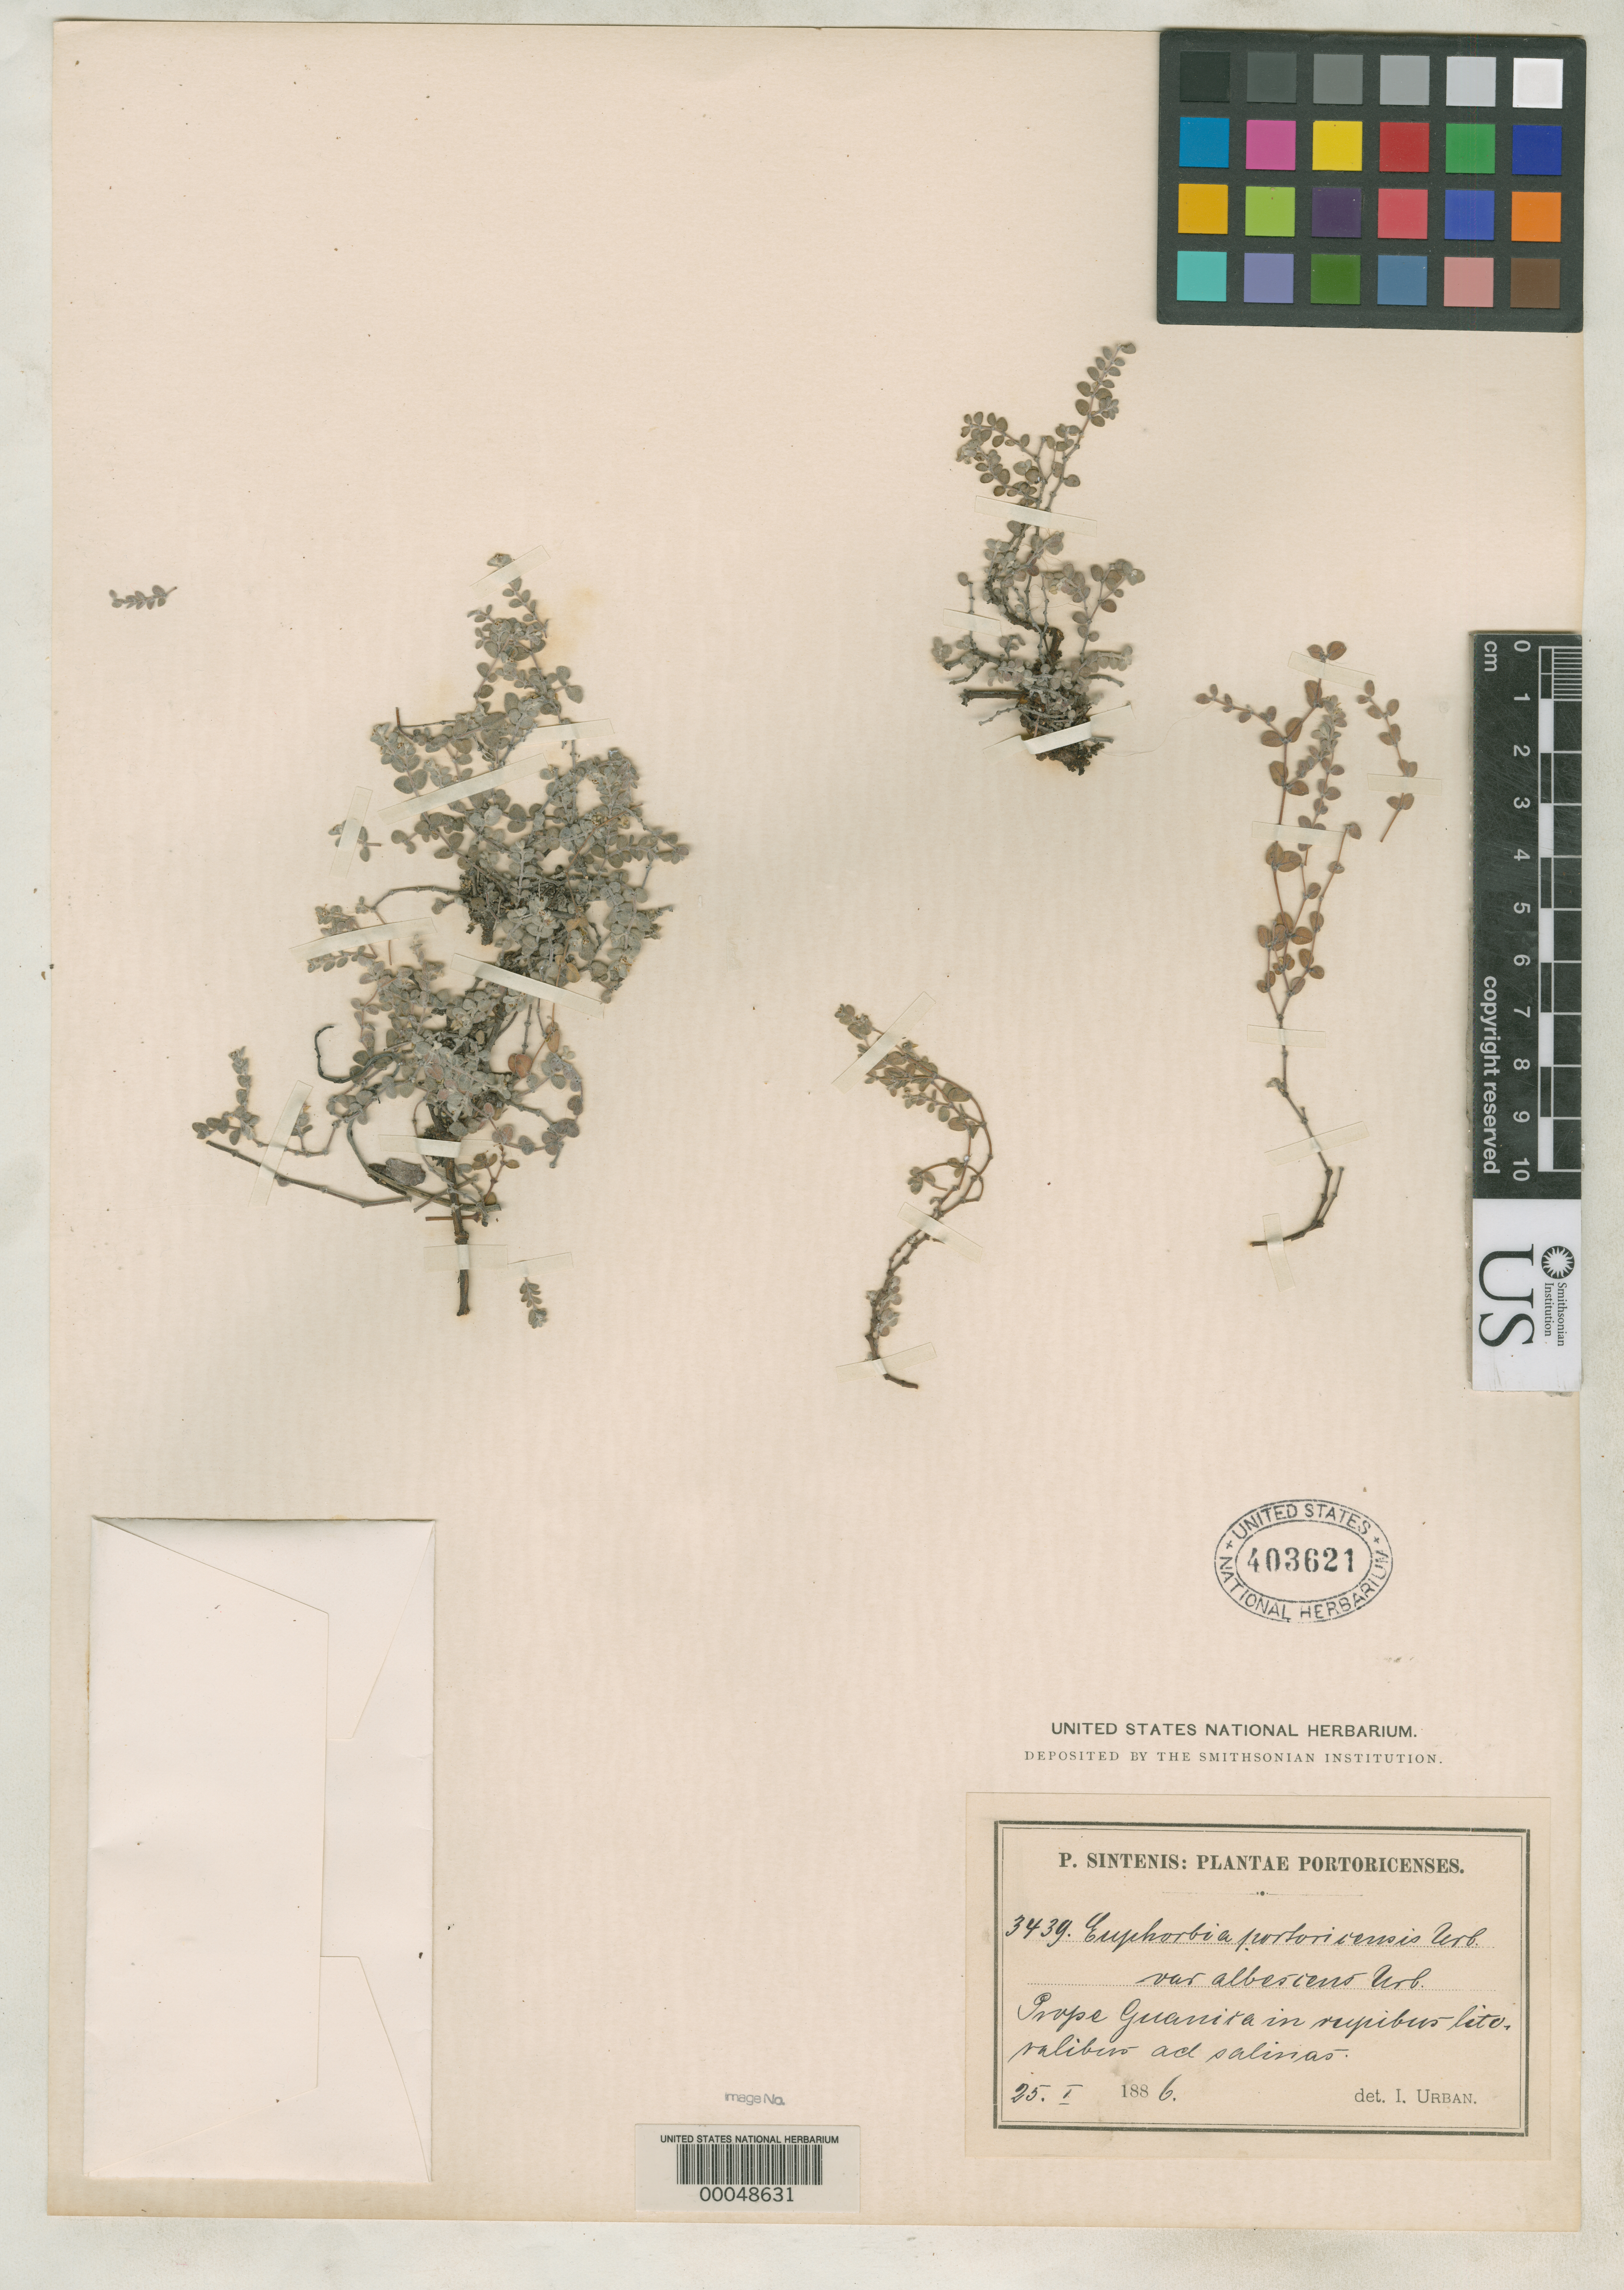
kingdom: Plantae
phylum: Tracheophyta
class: Magnoliopsida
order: Malpighiales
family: Euphorbiaceae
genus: Euphorbia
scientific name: Euphorbia portoricensis var. albescens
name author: Urb.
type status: Type Collection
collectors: P. Sintenis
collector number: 3439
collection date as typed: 25 Jan 1886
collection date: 1886-01-25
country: Puerto Rico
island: Greater Antilles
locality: Near Guanira.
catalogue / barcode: US 403621